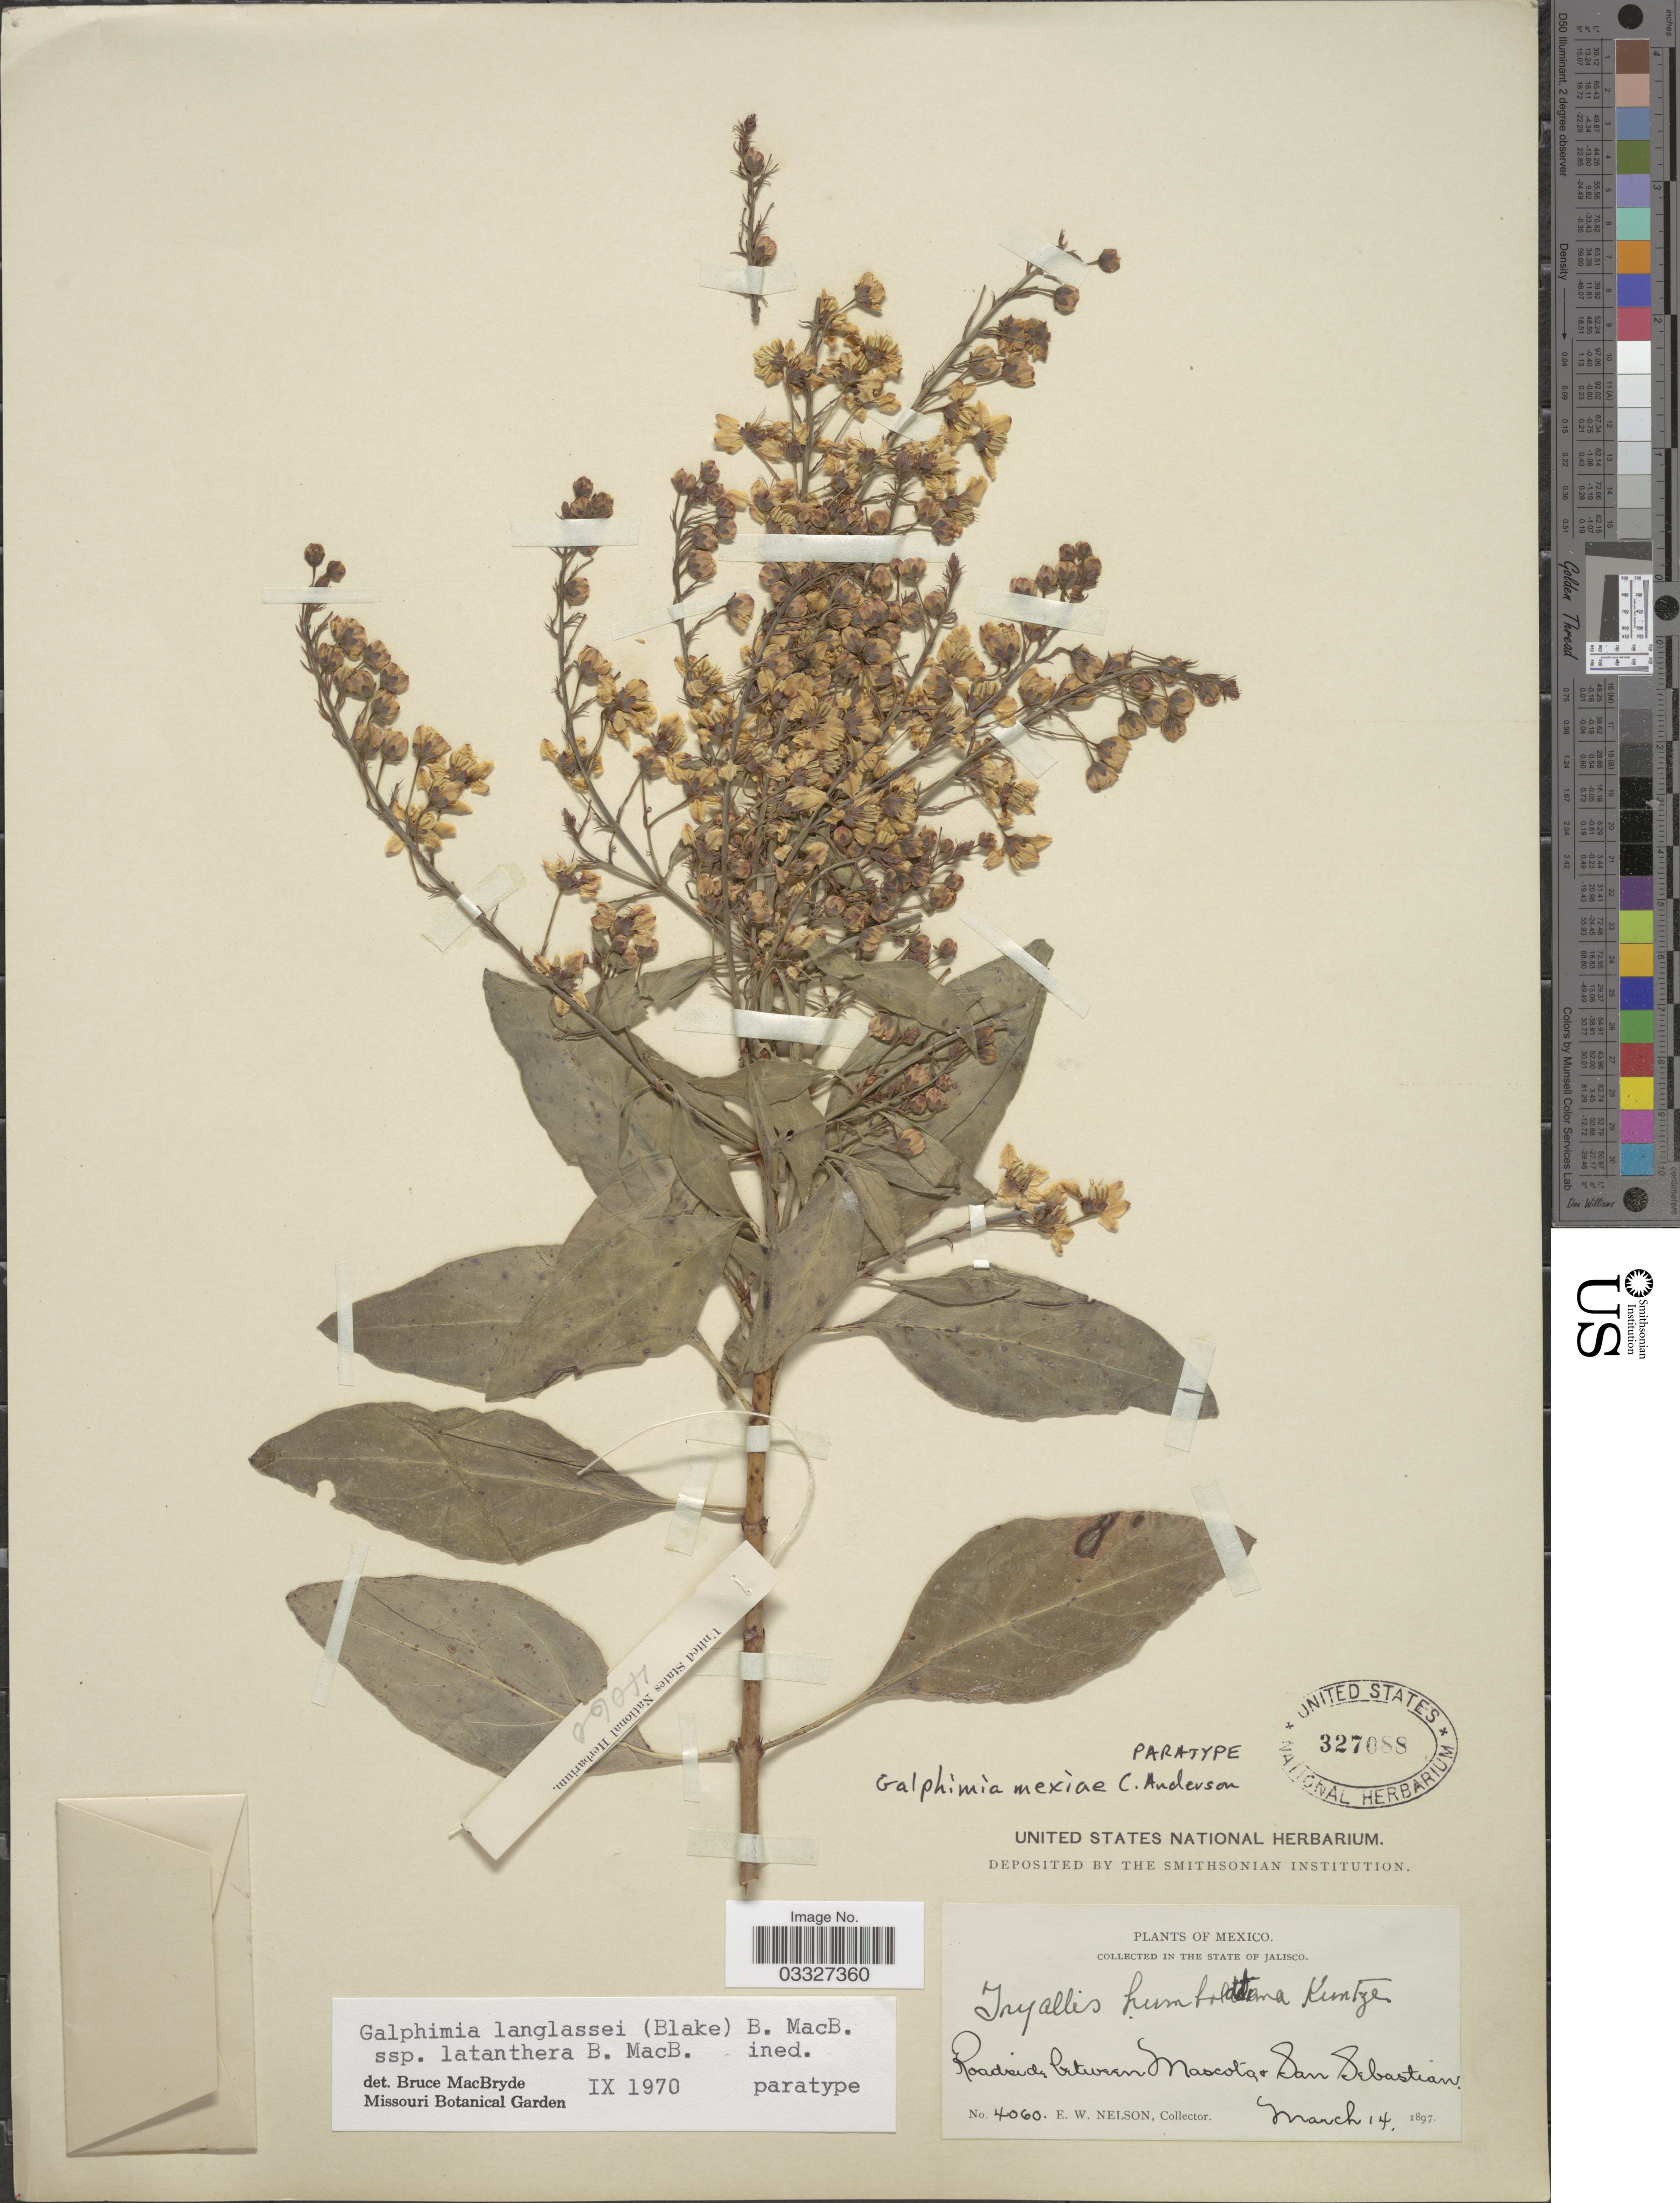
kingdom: Plantae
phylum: Tracheophyta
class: Magnoliopsida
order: Malpighiales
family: Malpighiaceae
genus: Galphimia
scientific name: Galphimia mexiae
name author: C. Anderson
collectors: E. W. Nelson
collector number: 4060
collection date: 1897-03-14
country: Mexico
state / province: Jalisco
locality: Roadside between Mascota + San Sebastian.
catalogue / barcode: US 327088